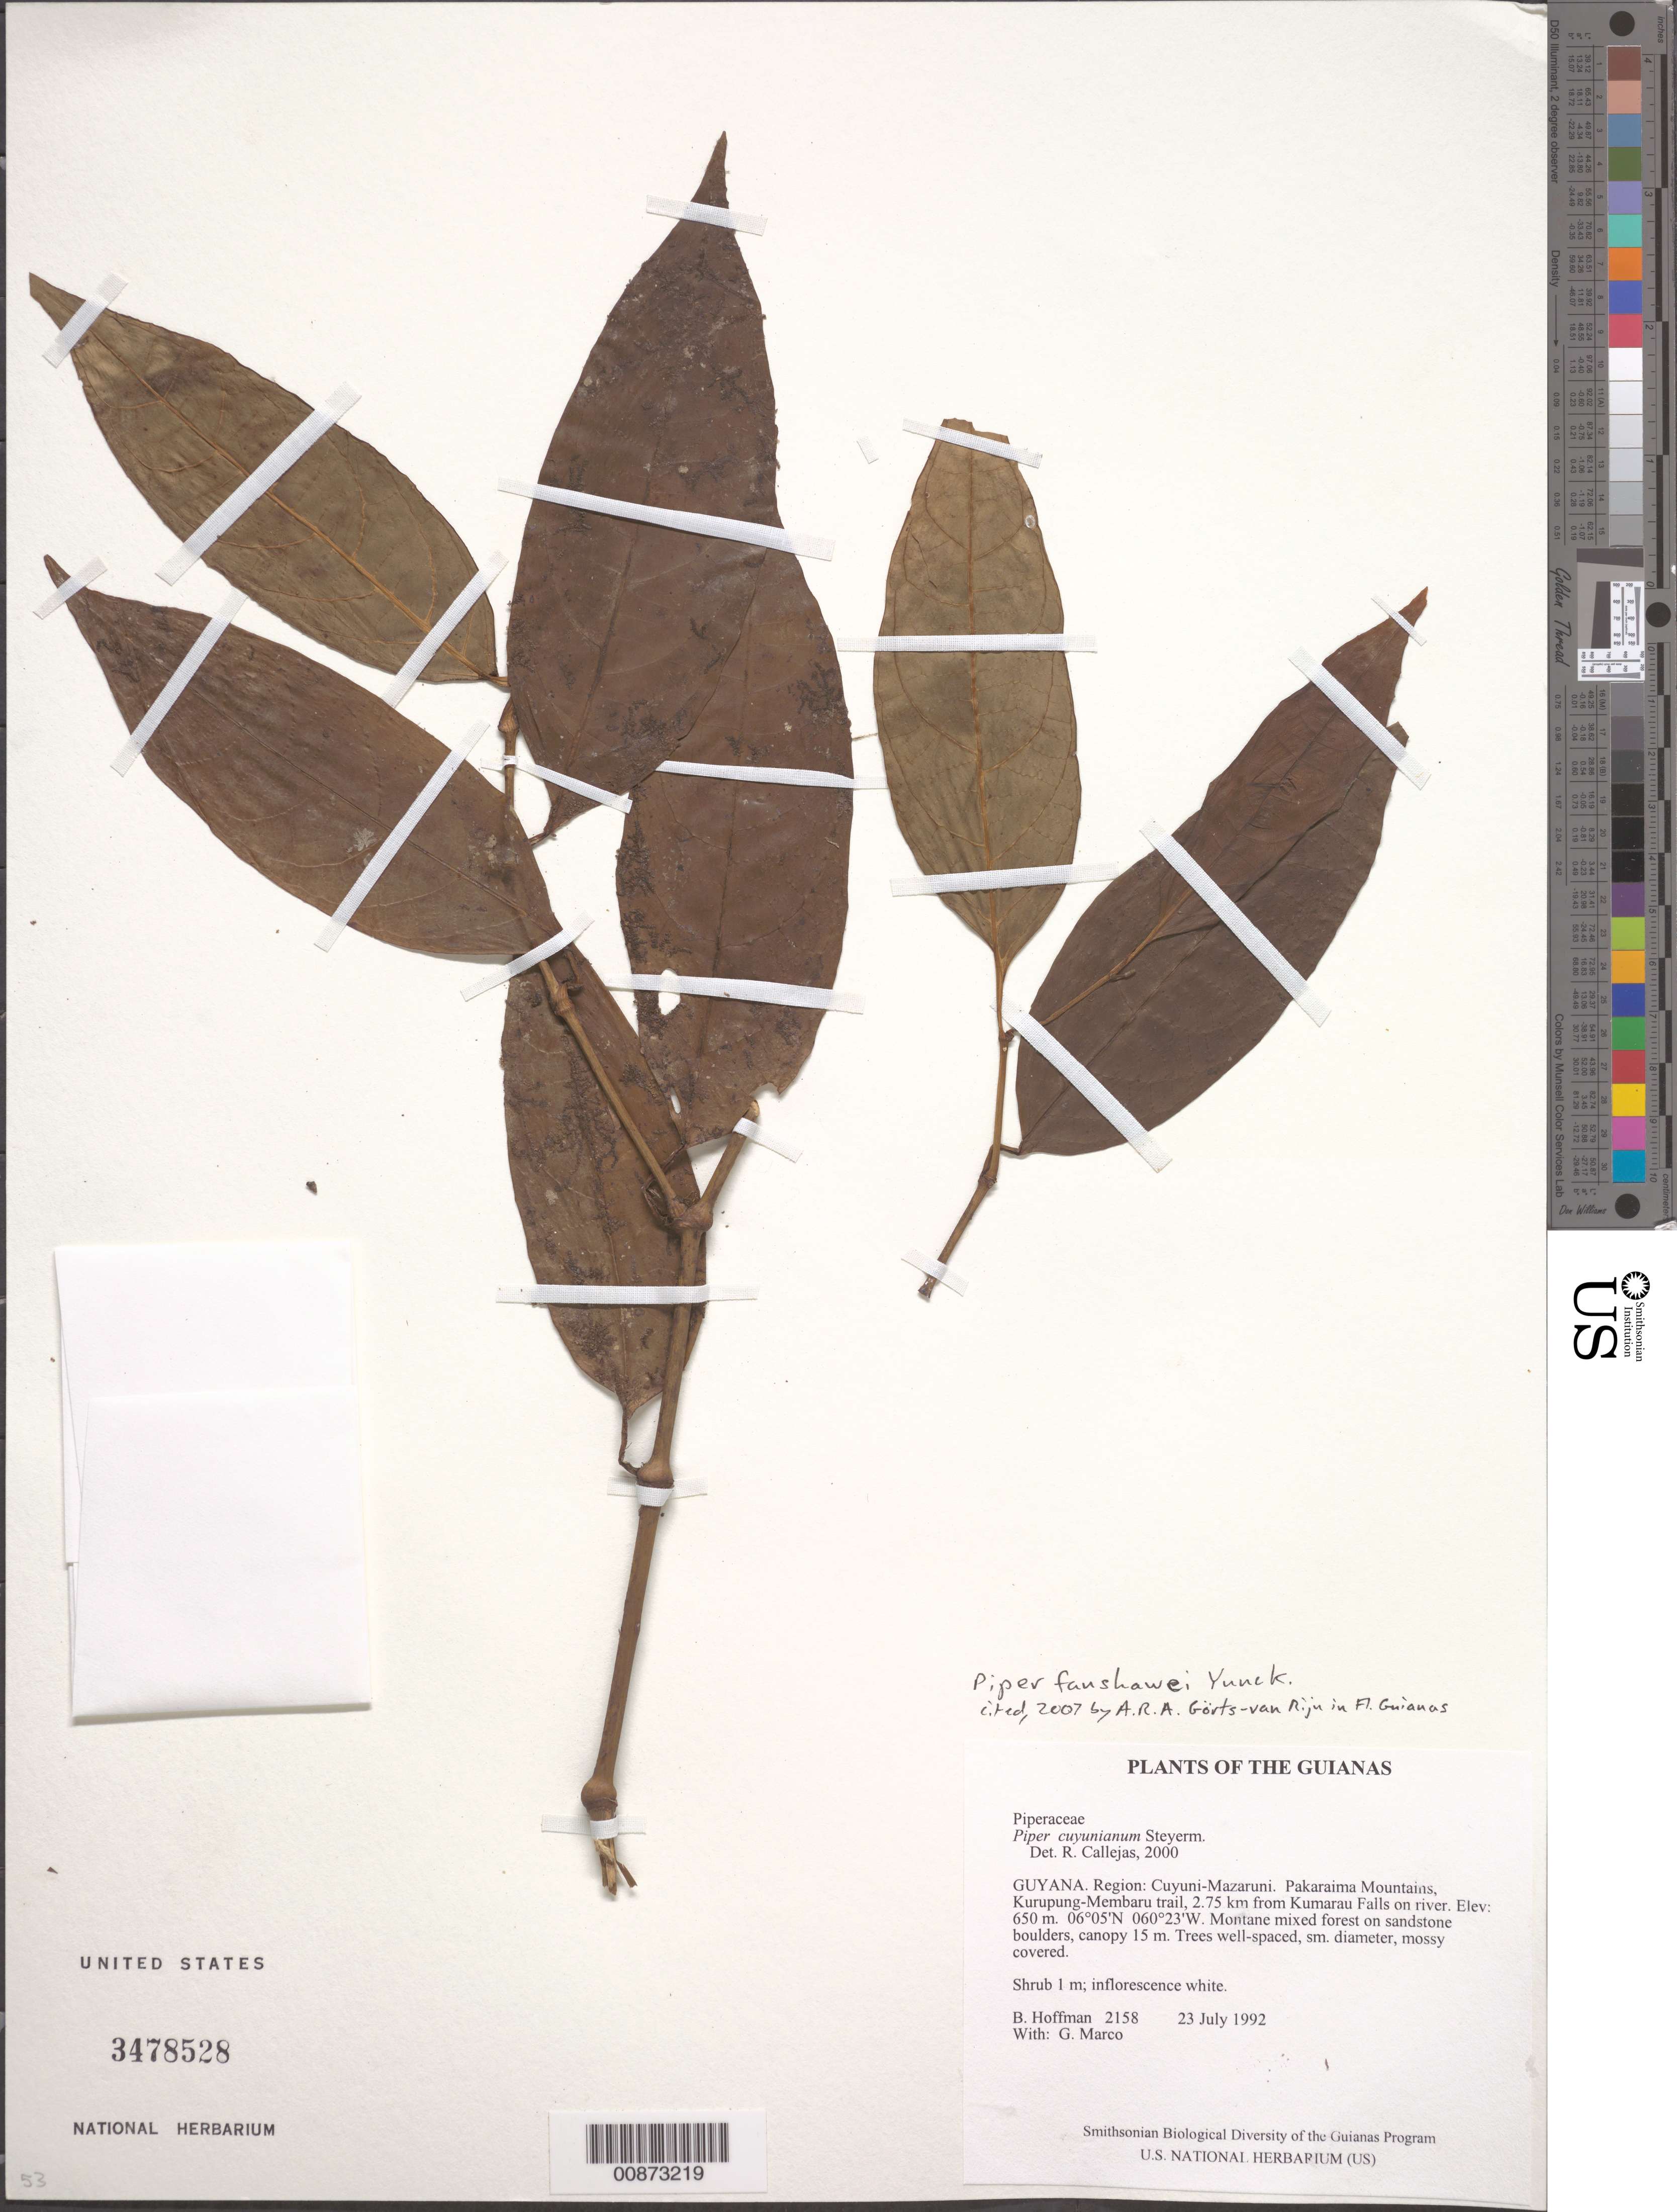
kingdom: Plantae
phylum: Tracheophyta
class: Magnoliopsida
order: Piperales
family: Piperaceae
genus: Piper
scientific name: Piper cuyunianum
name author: Steyerm.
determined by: Callejas, Ricardo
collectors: B. Hoffman & G. Marco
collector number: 2158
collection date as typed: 23 July 1992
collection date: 1992-07-23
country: Guyana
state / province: Cuyuni-Mazaruni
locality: Pakaraima Mountains, Kurupung-Membaru trail, 2.75 km WSW from Kumarau Falls on Kurupung River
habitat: Montane mixed forest on sandstone boulders, canopy 15 m. Trees well-spaced, sm. diameter, mossy covered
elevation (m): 650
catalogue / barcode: US 3478528